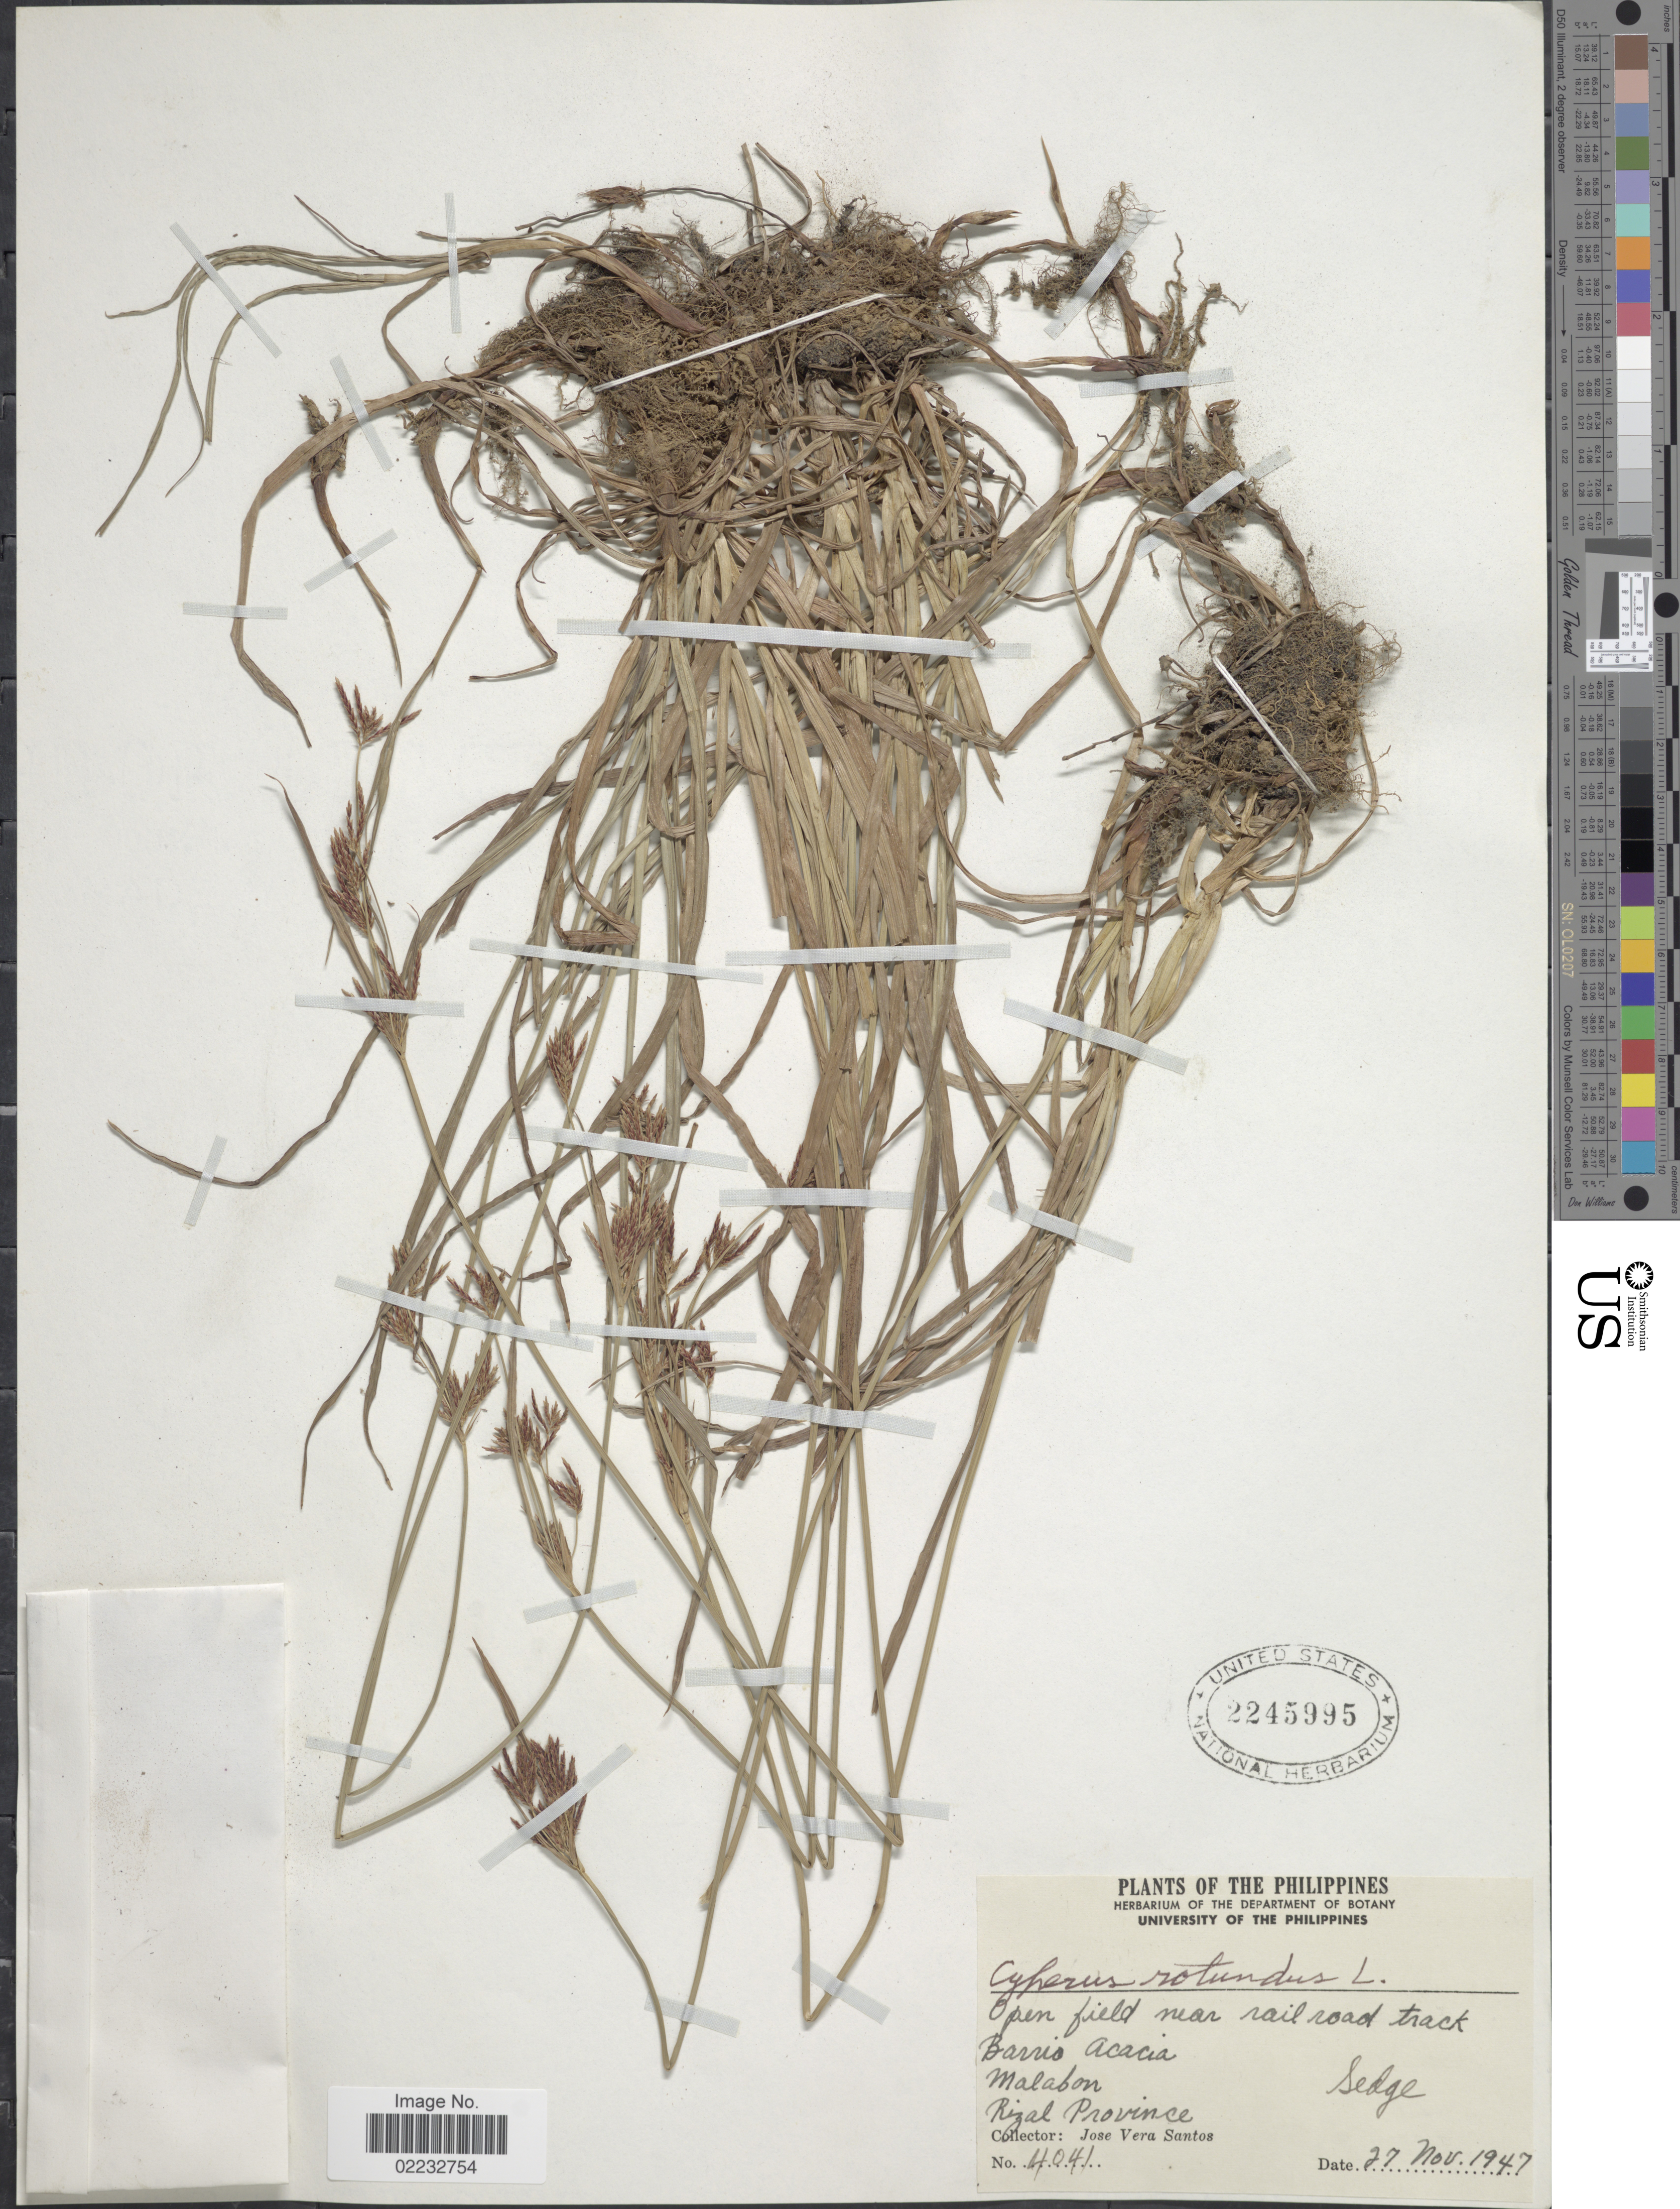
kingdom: Plantae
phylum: Tracheophyta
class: Liliopsida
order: Poales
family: Cyperaceae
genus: Cyperus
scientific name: Cyperus rotundus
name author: L.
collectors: J. Santos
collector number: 4041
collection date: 1947-11-27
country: Philippines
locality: Barrio Acacia. Malabon. Rizal Province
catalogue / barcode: US 2245995